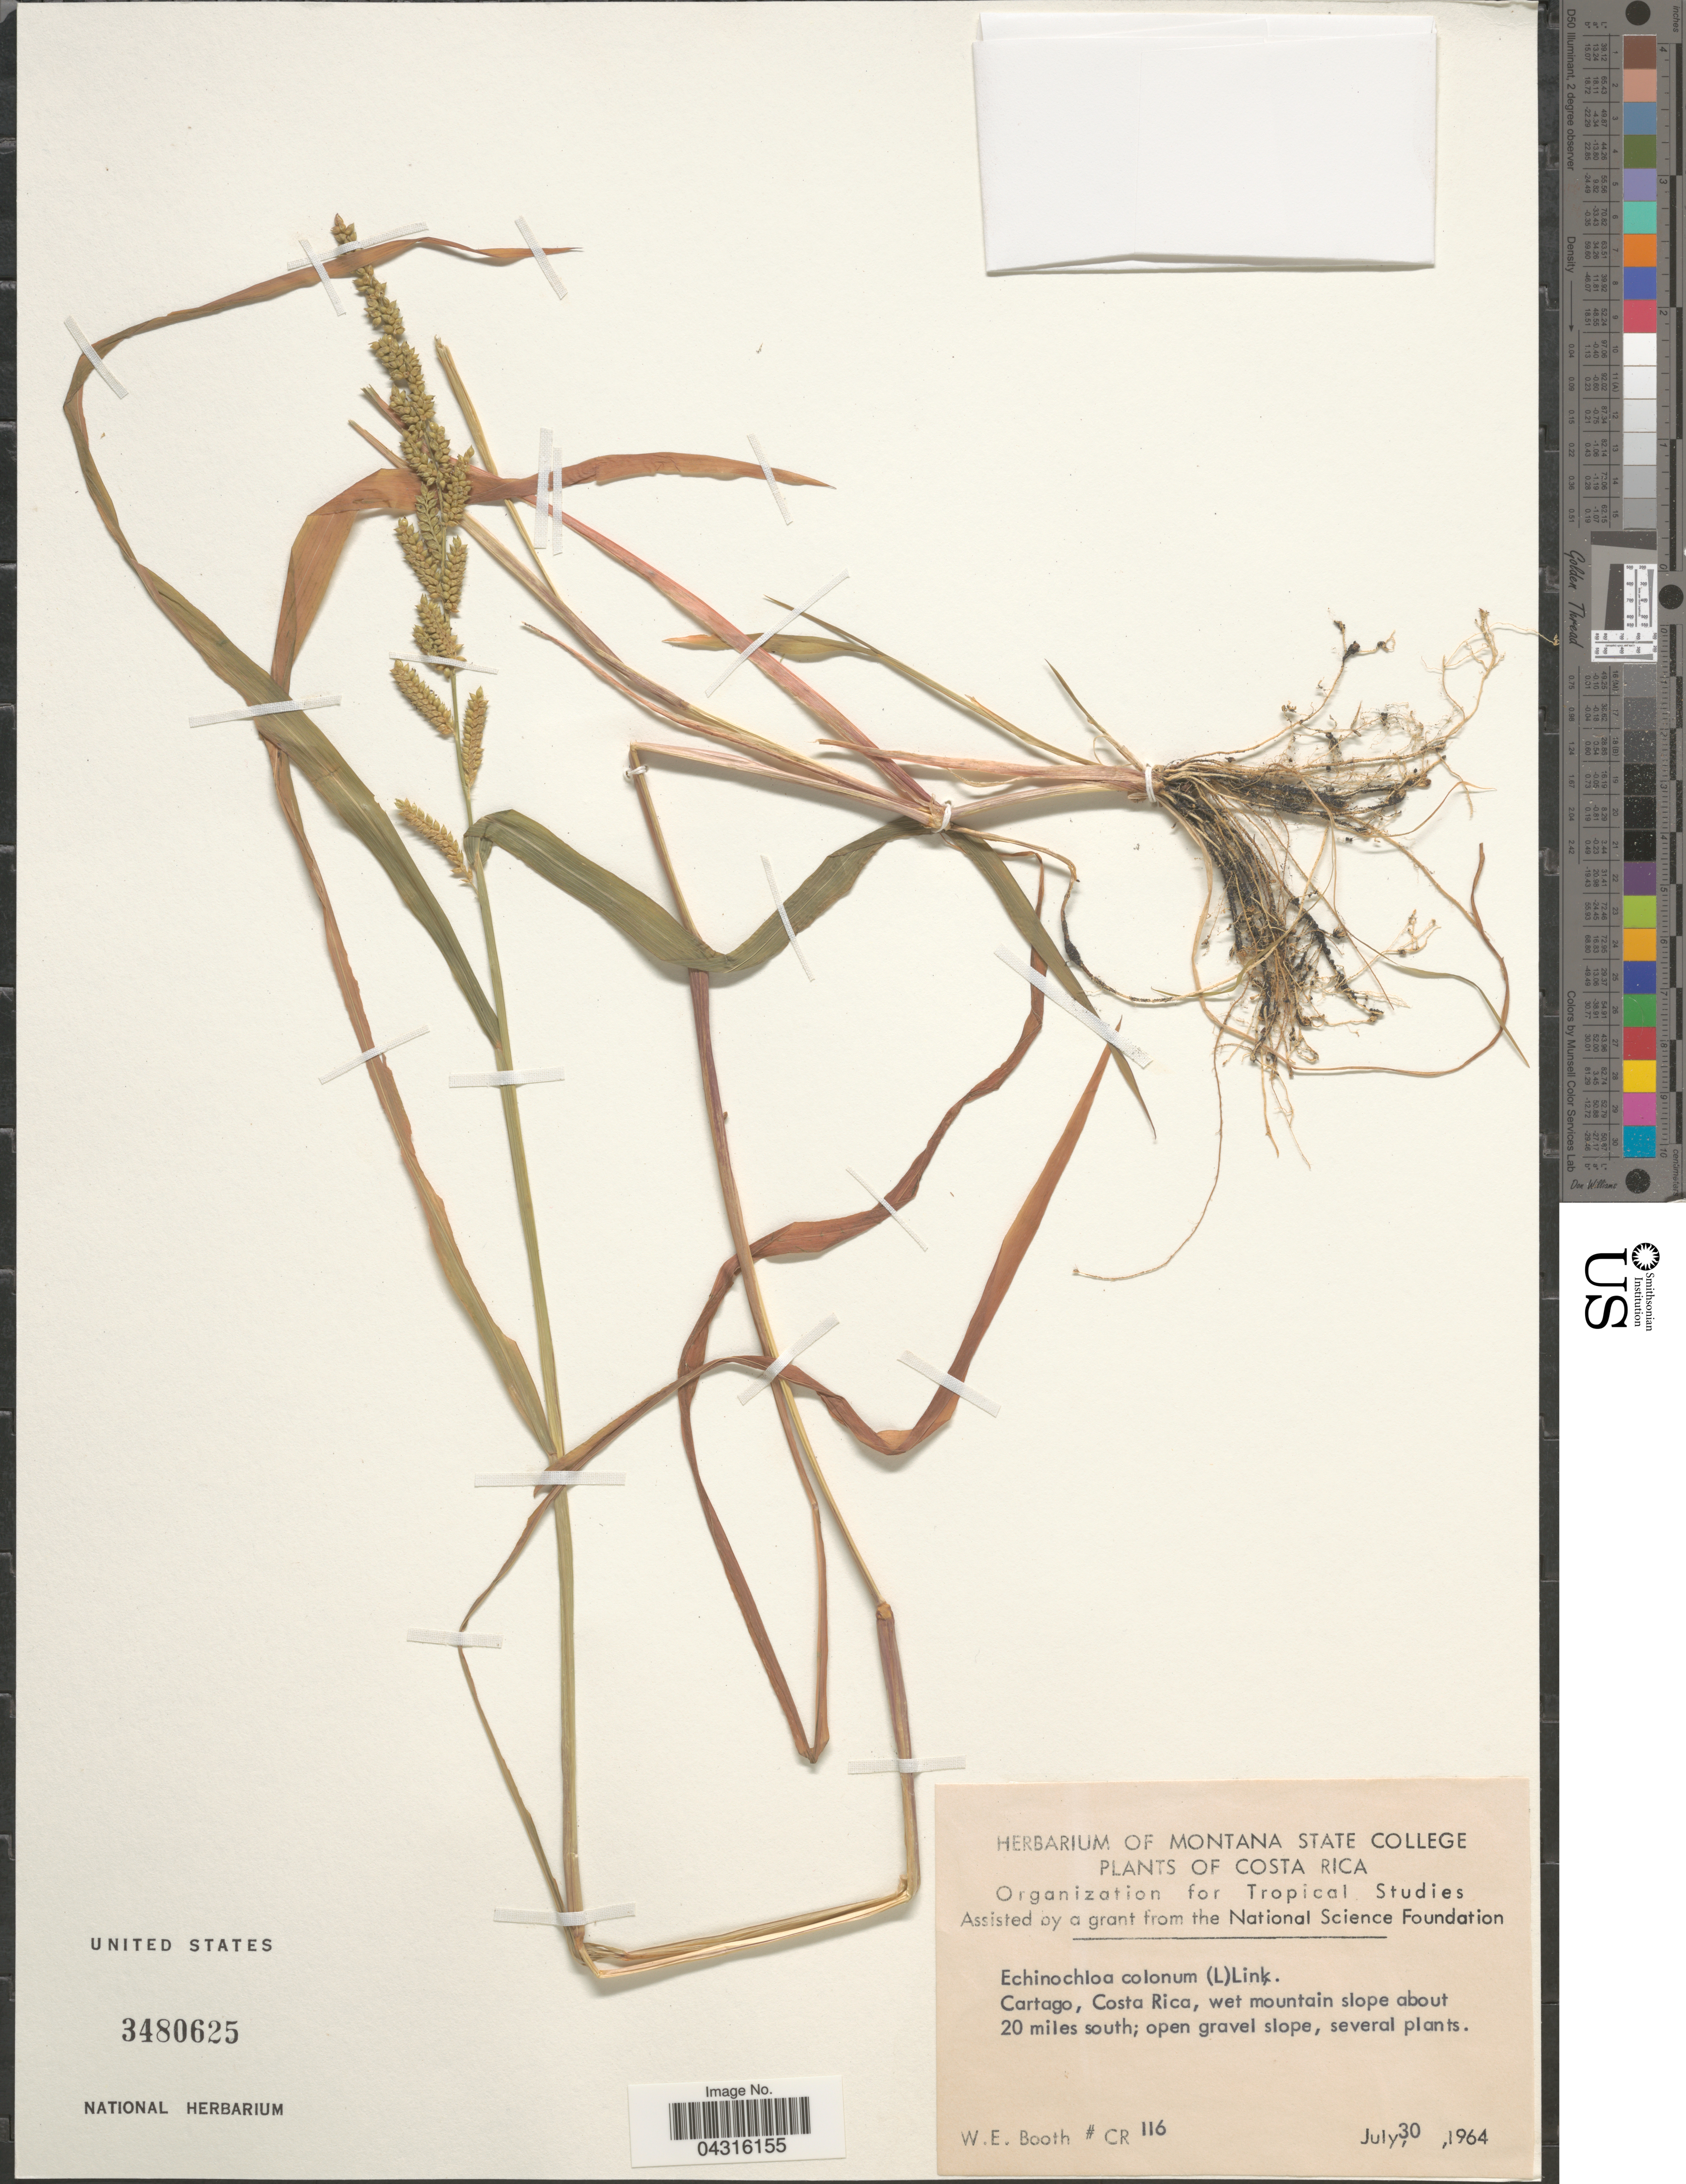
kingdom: Plantae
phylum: Tracheophyta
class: Liliopsida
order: Poales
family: Poaceae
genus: Echinochloa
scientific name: Echinochloa colona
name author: (L.) Link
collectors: W. Booth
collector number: CR116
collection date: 1964-07-30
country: Costa Rica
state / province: Cartago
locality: Cartago, wet mountain slope about 20 miles south; open gravel slope, several plants.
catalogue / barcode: US 3480625